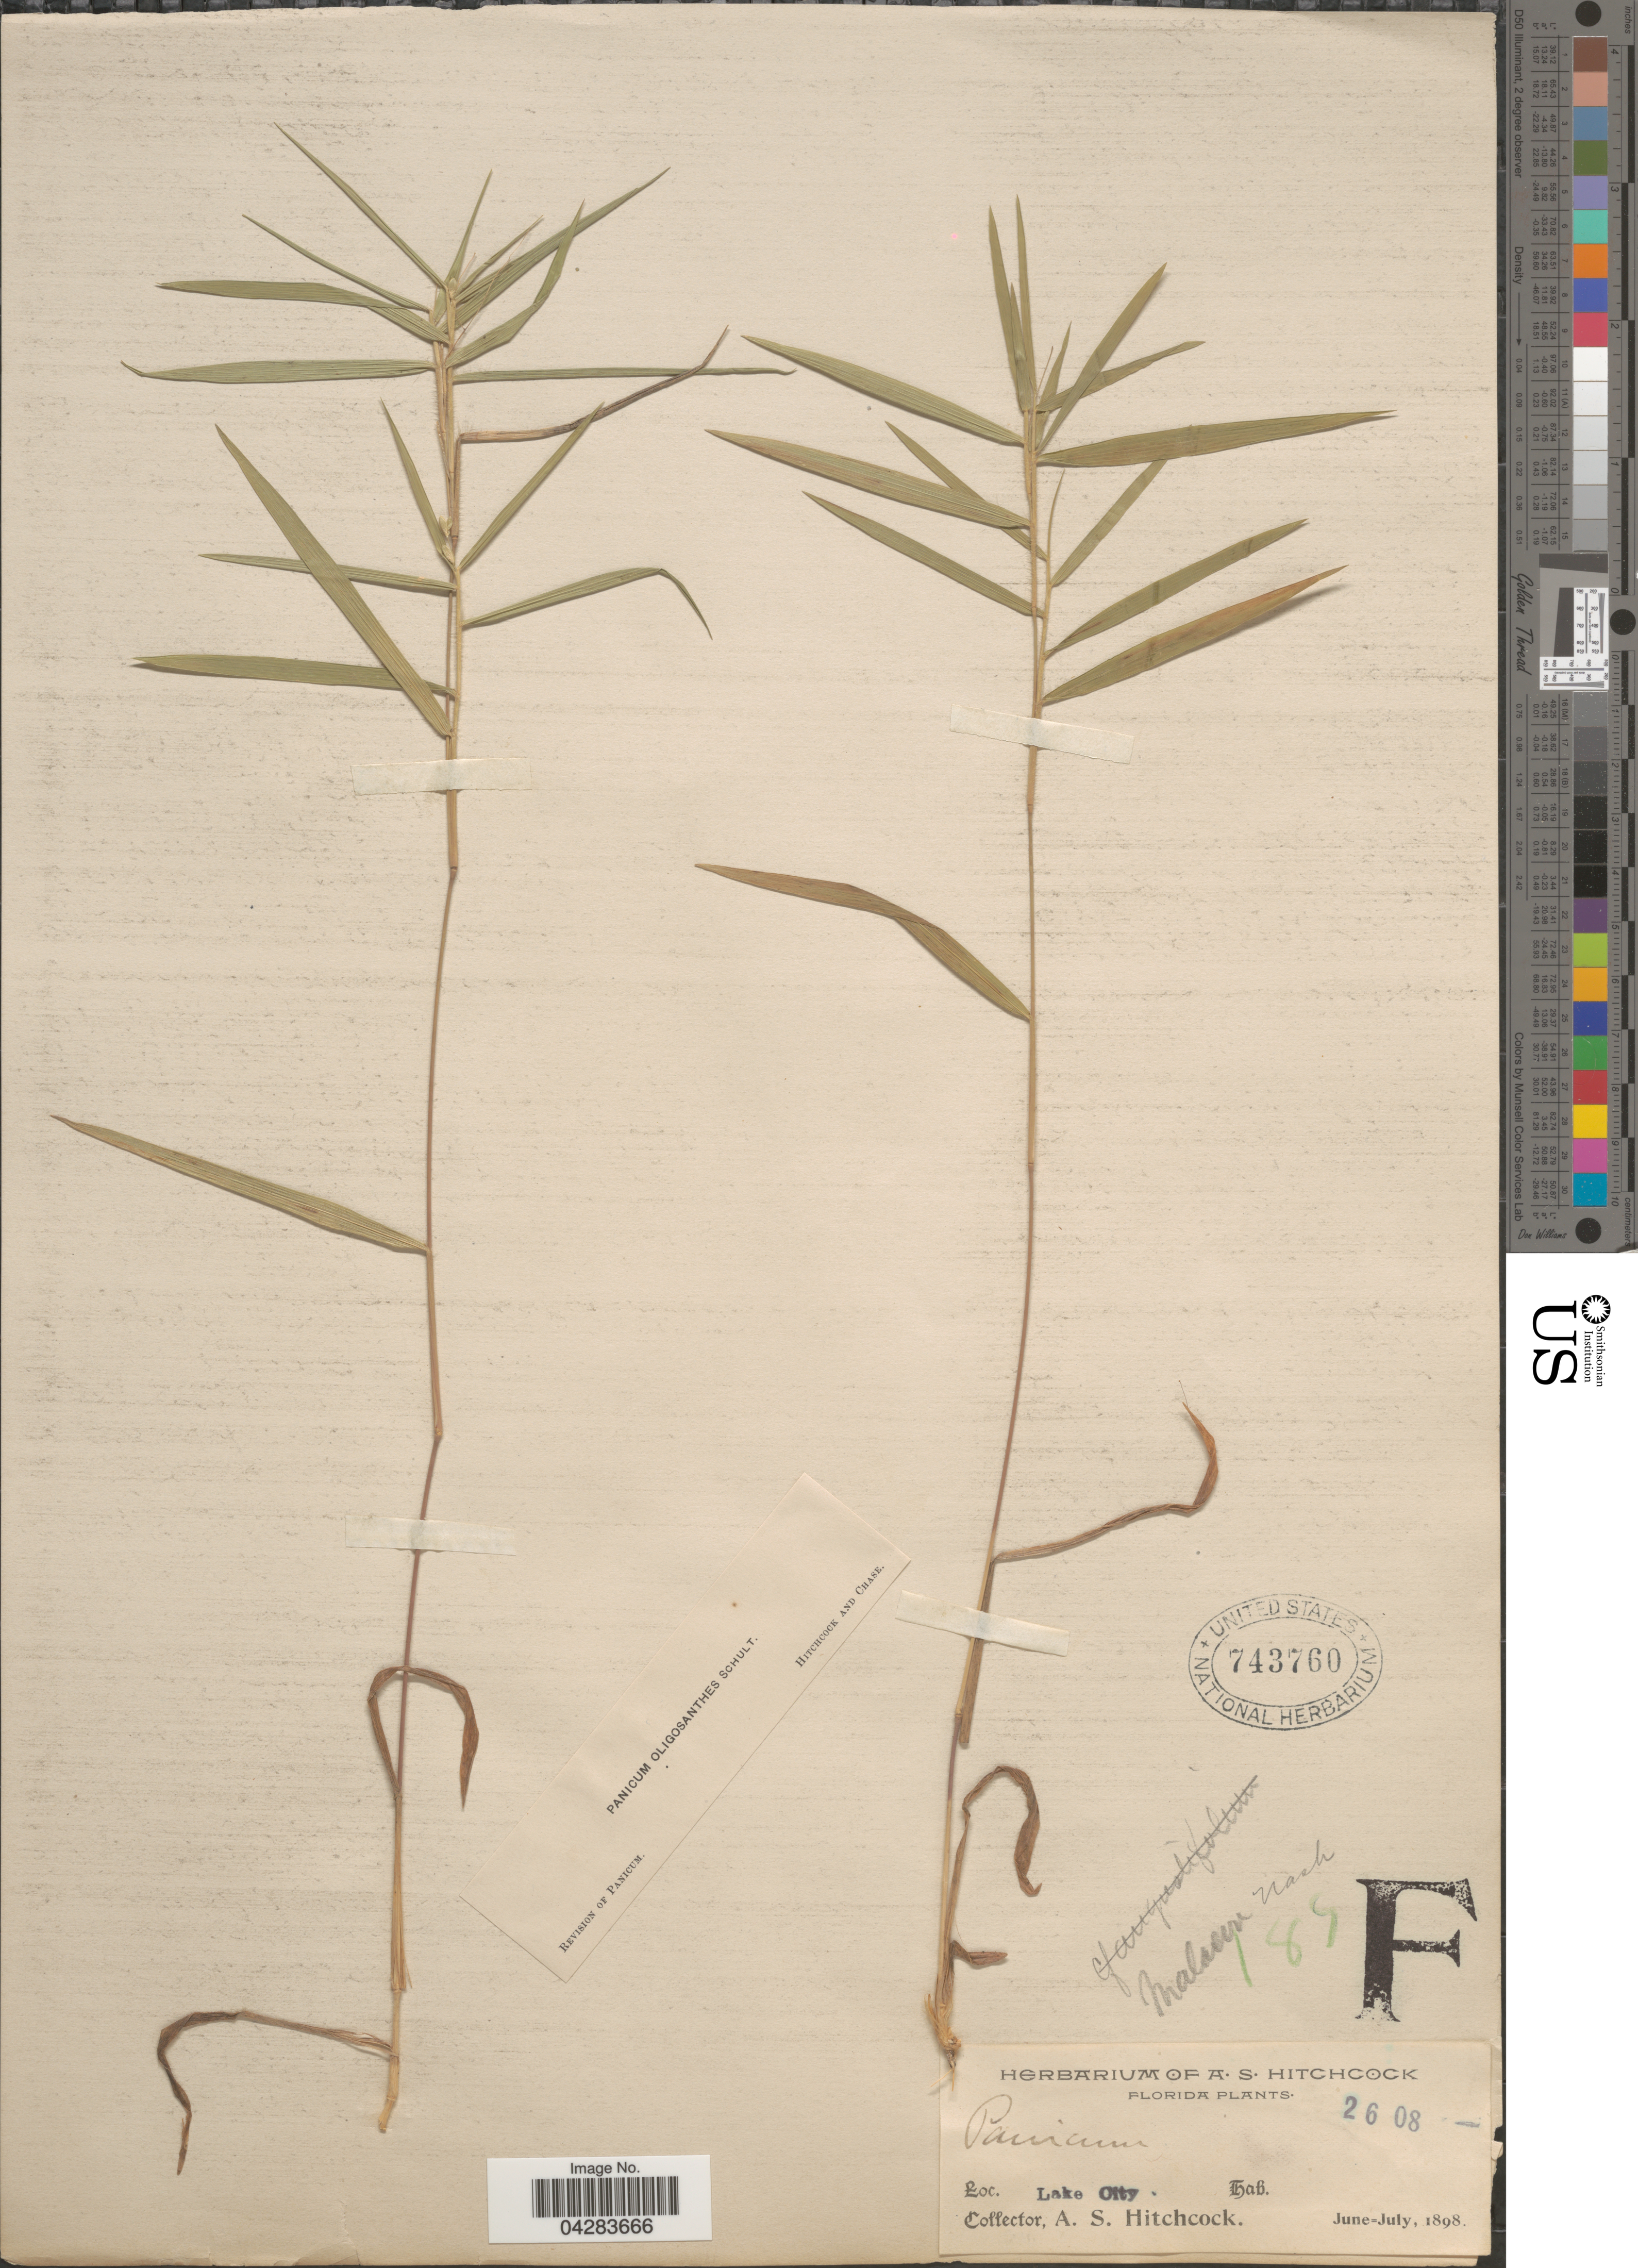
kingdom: Plantae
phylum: Tracheophyta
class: Liliopsida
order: Poales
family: Poaceae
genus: Dichanthelium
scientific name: Dichanthelium oligosanthes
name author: (Schult.) Gould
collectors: A. S. Hitchcock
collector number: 2608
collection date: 1898-06/1898-07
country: United States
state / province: Florida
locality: Lake City.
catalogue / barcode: US 743760